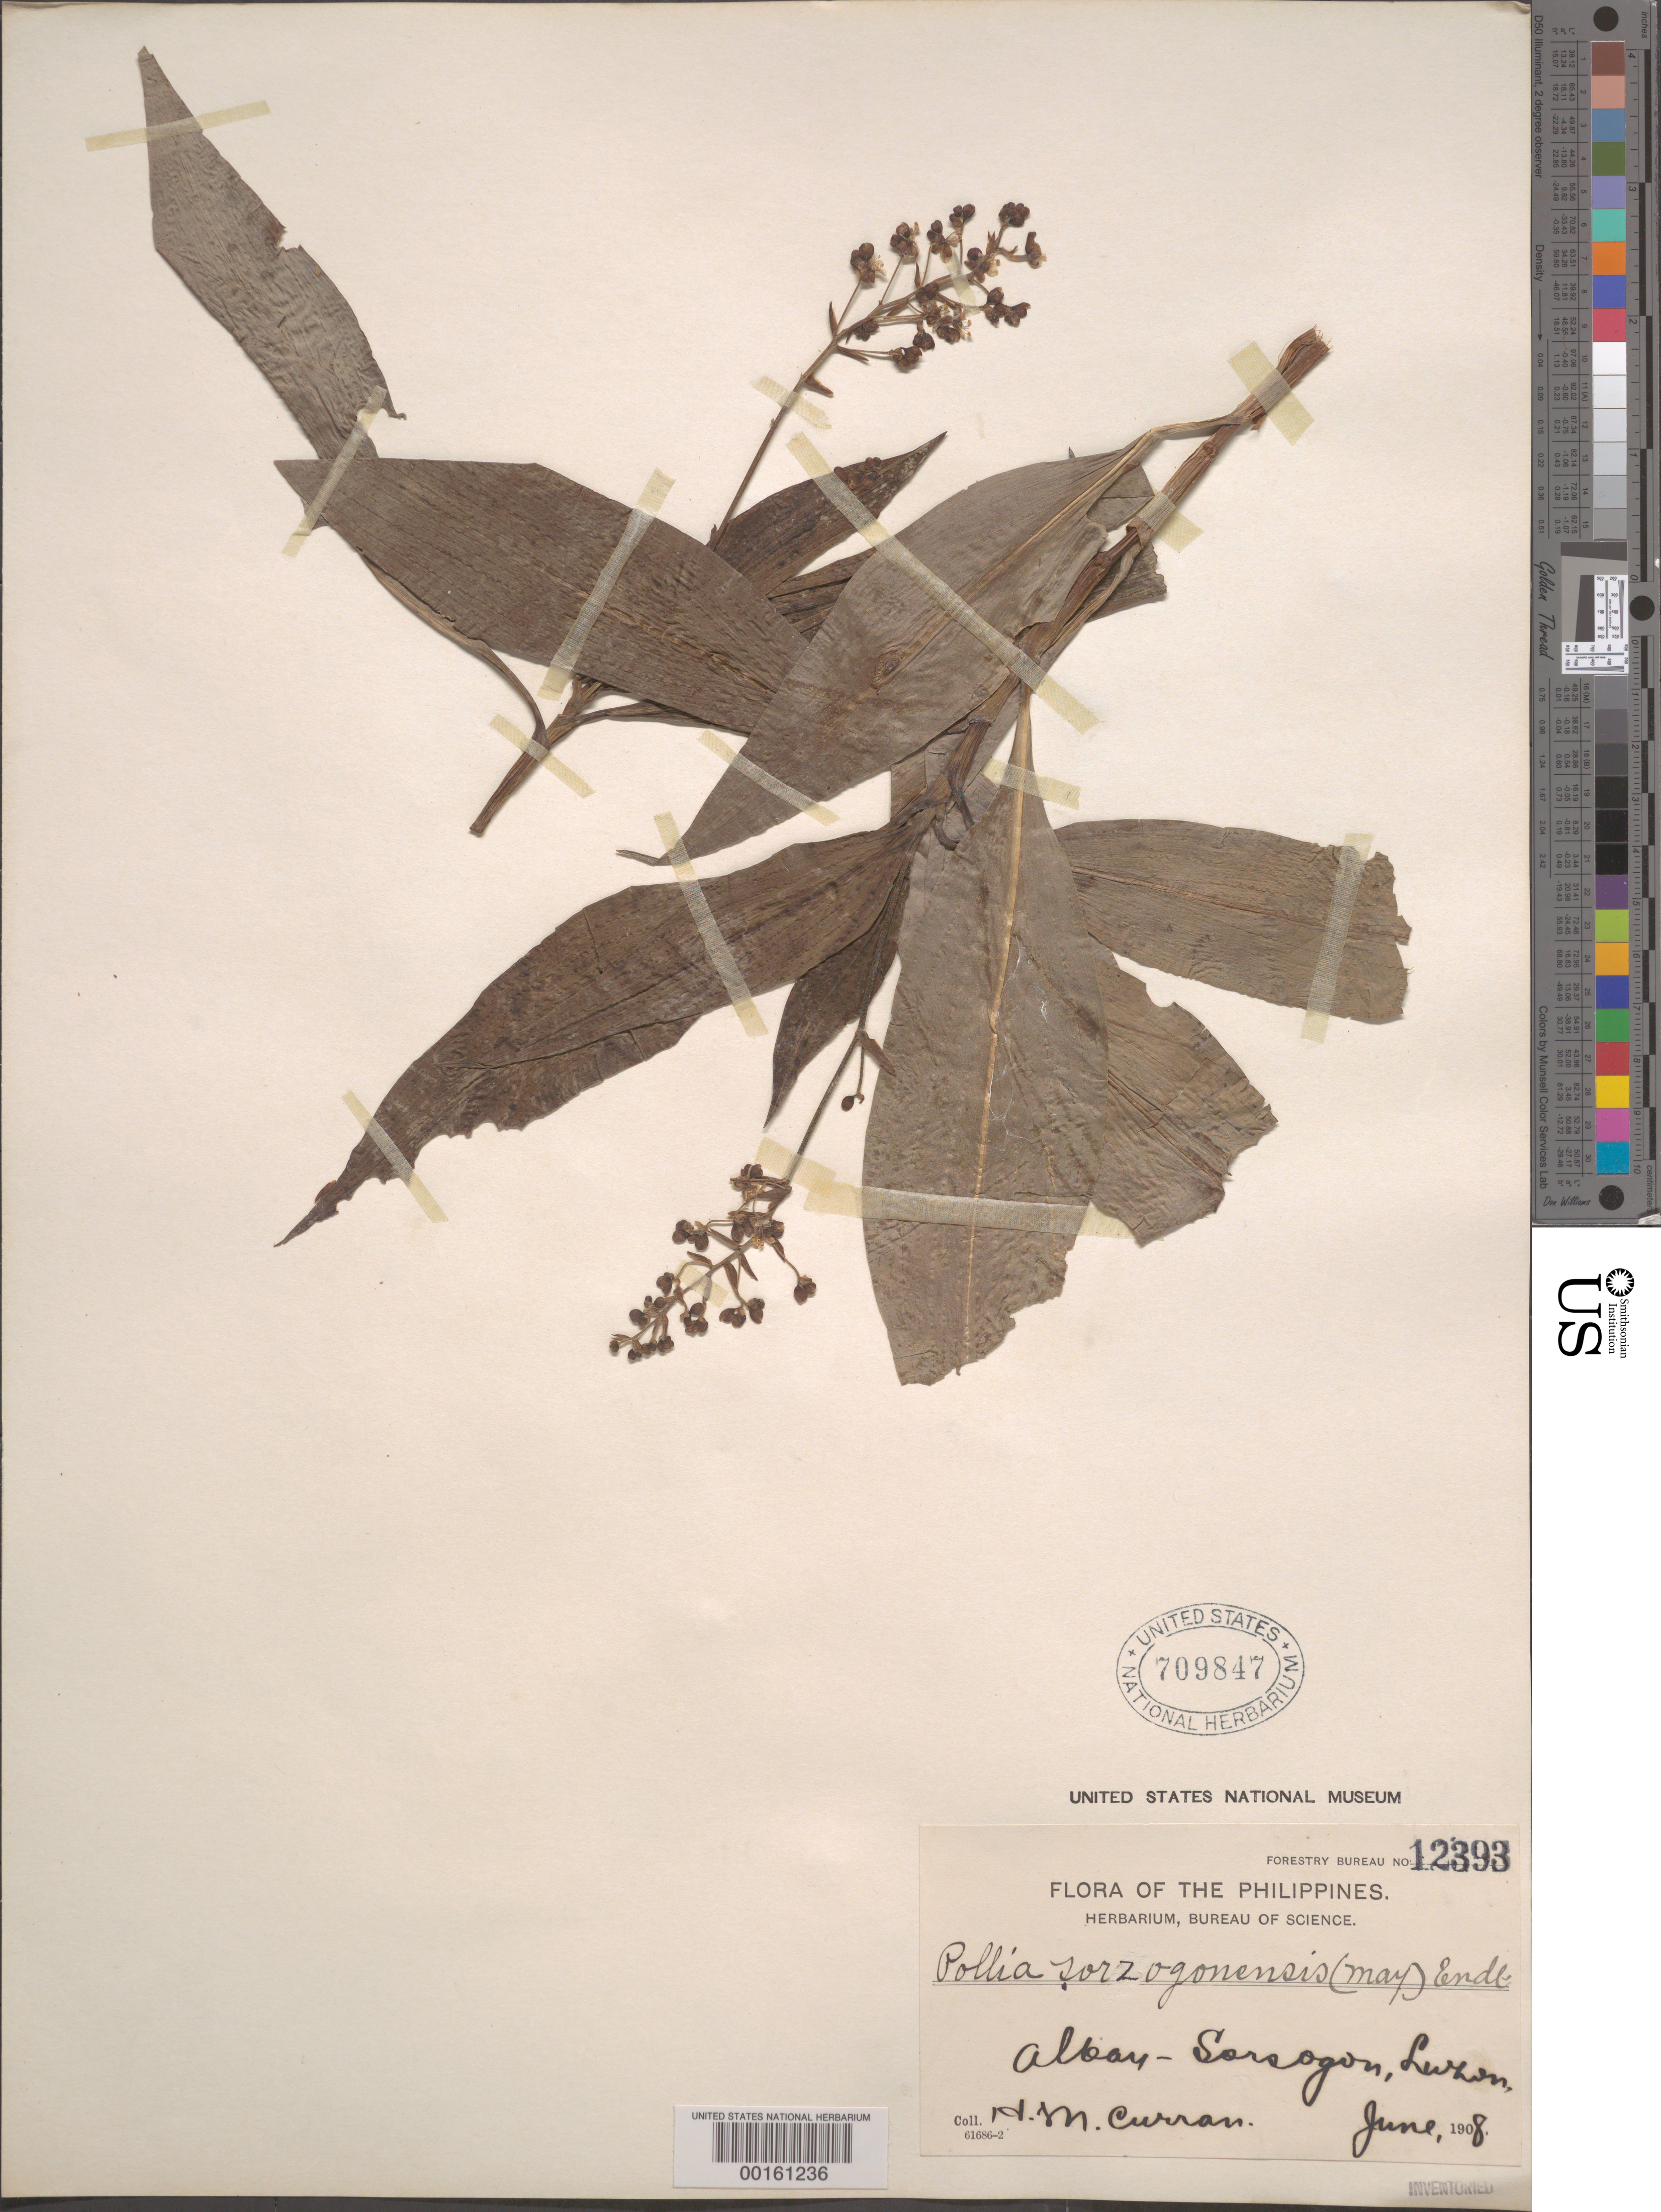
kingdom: Plantae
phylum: Tracheophyta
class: Liliopsida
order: Commelinales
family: Commelinaceae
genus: Pollia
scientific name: Pollia secundiflora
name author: (Blume) Bakh. f.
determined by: Strong, Mark T., (BOT), Smithsonian Institution - National Museum of Natural History (UNITED STATES)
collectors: H. M. Curran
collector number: Forest. Bur. 12393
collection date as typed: Jun 1908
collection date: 1908-06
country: Philippines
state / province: Bicol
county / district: Albay / Sorgoson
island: Luzon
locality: Albay / sorgoson prov.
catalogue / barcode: US 709847